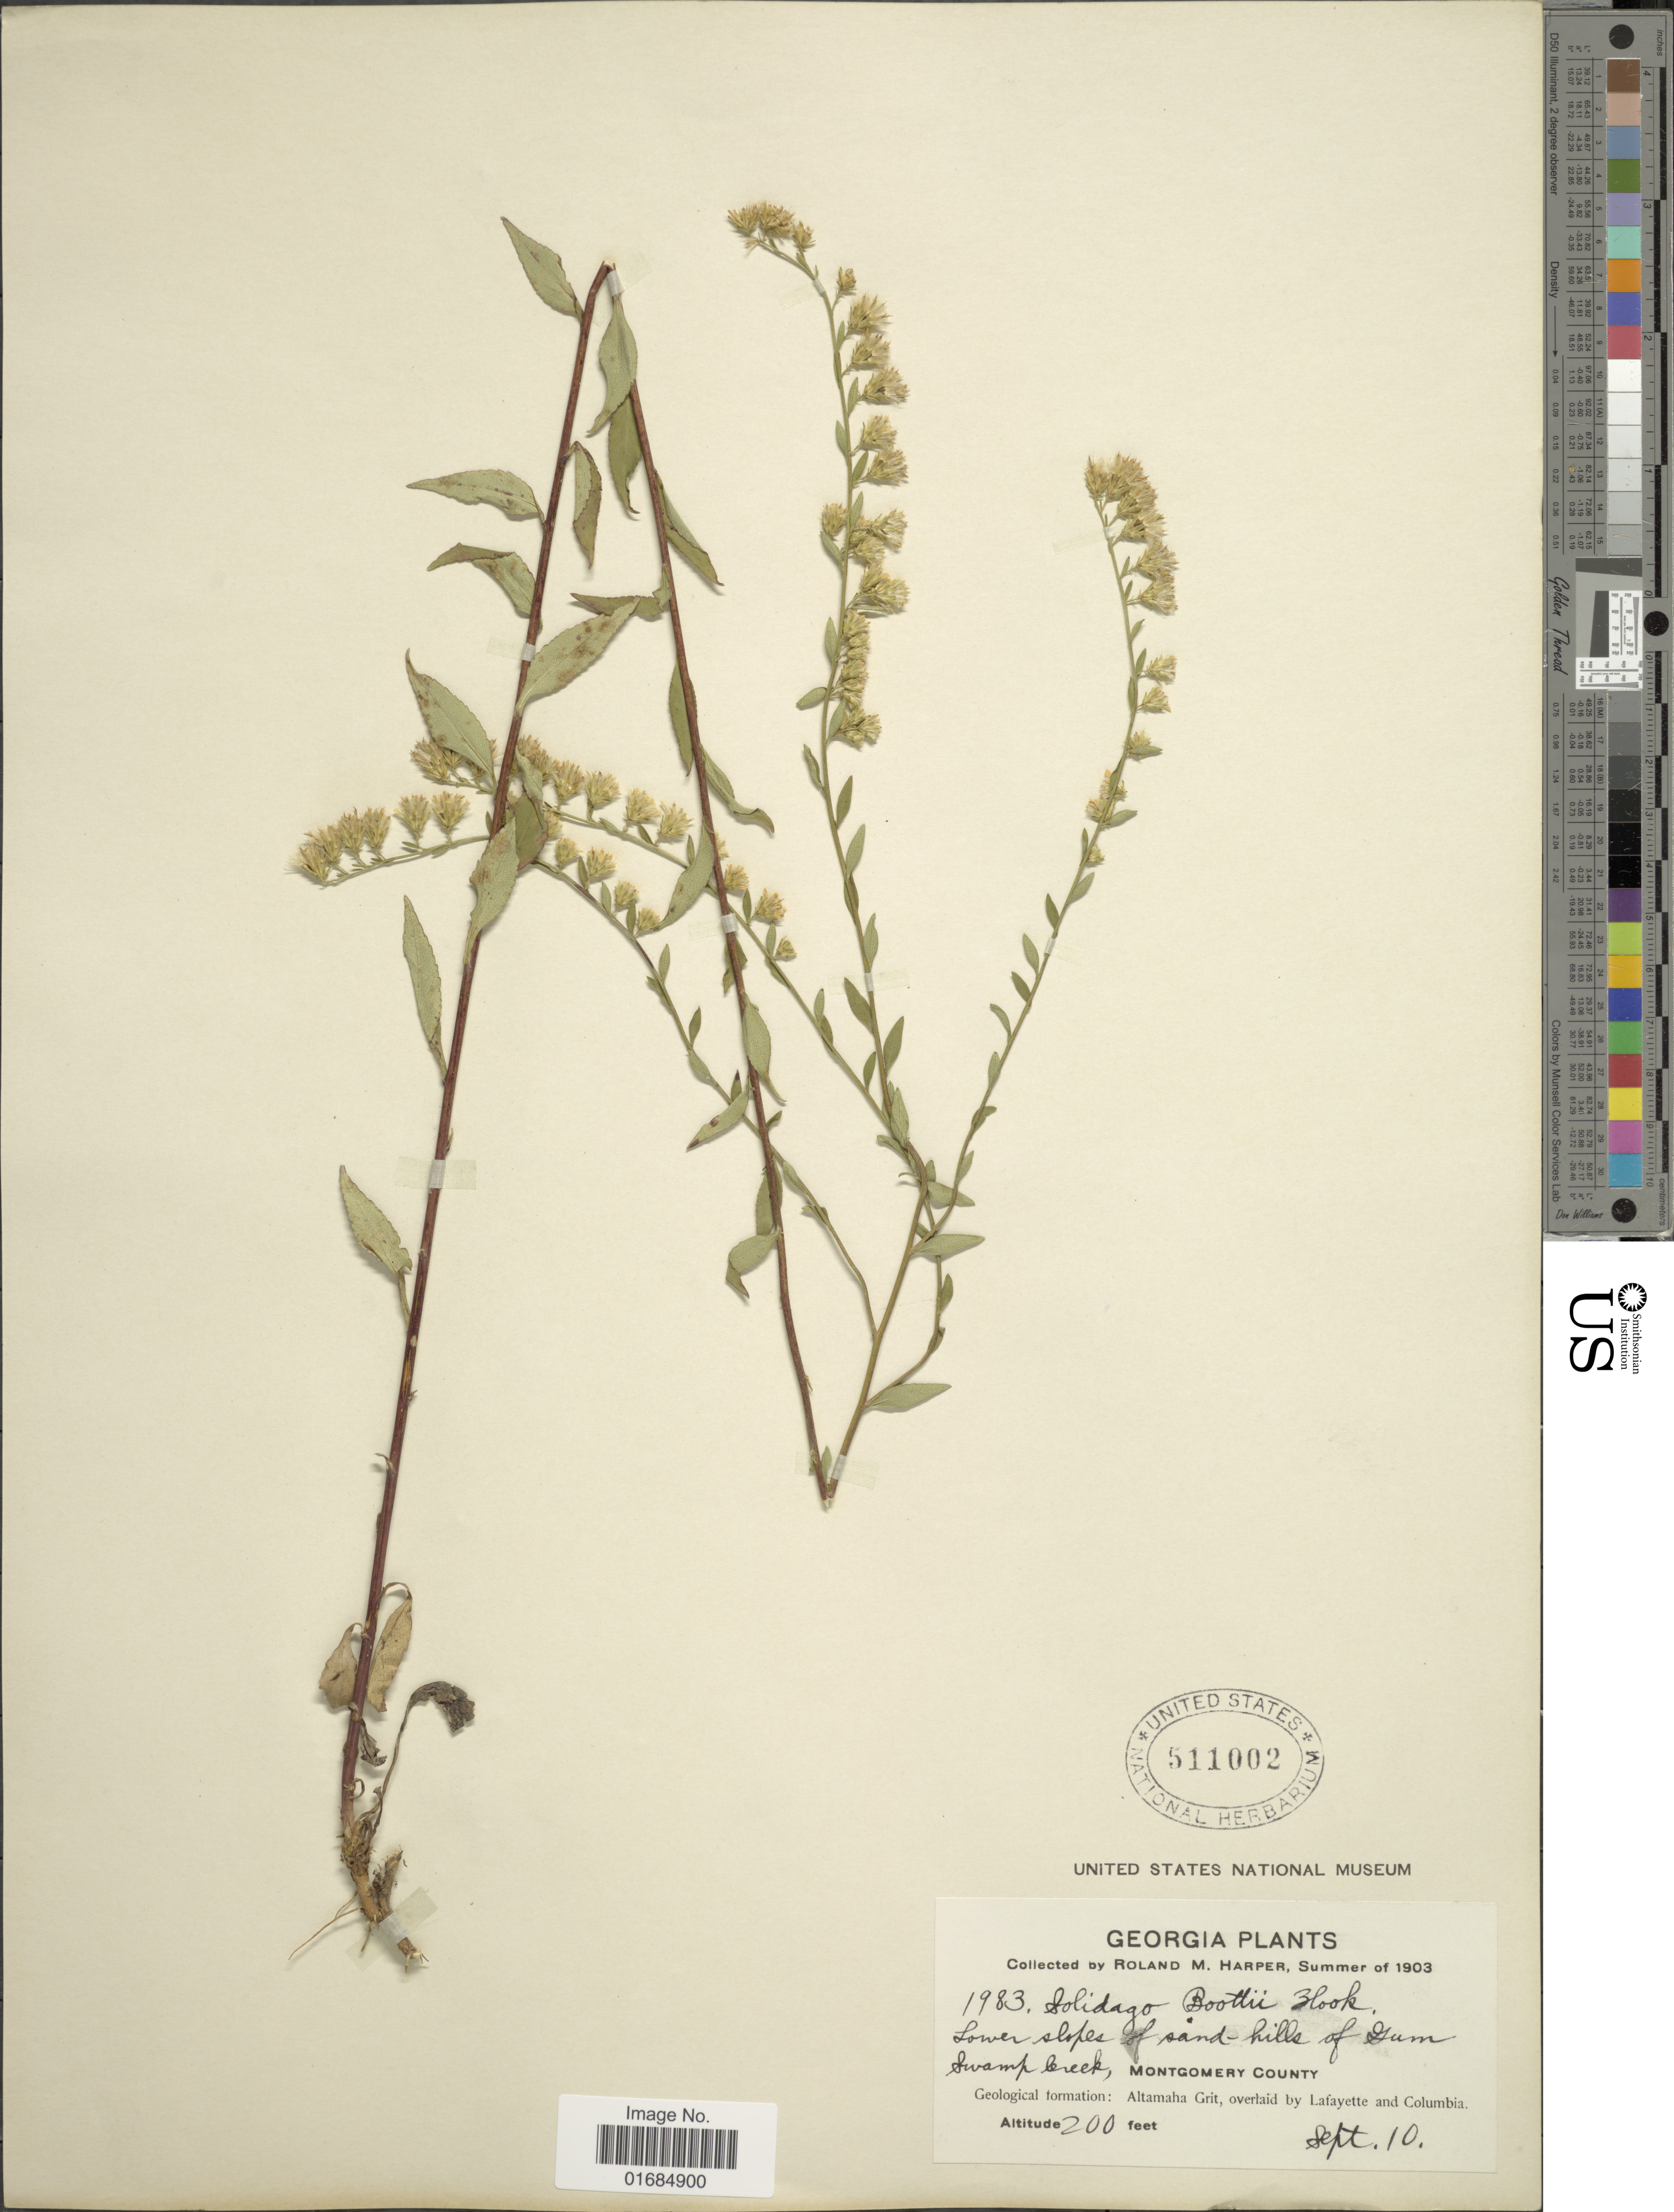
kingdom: Plantae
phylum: Tracheophyta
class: Magnoliopsida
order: Asterales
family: Asteraceae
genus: Solidago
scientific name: Solidago boottii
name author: Hook.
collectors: R. M. Harper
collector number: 1983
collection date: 1903-09-10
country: United States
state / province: Georgia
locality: Lower Slopes of Sand hills of Gum Swamp creek, Montgomery county, Geological formation: Altamaha Grit, overlaid by Lafayette and Columbia.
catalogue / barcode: US 511002